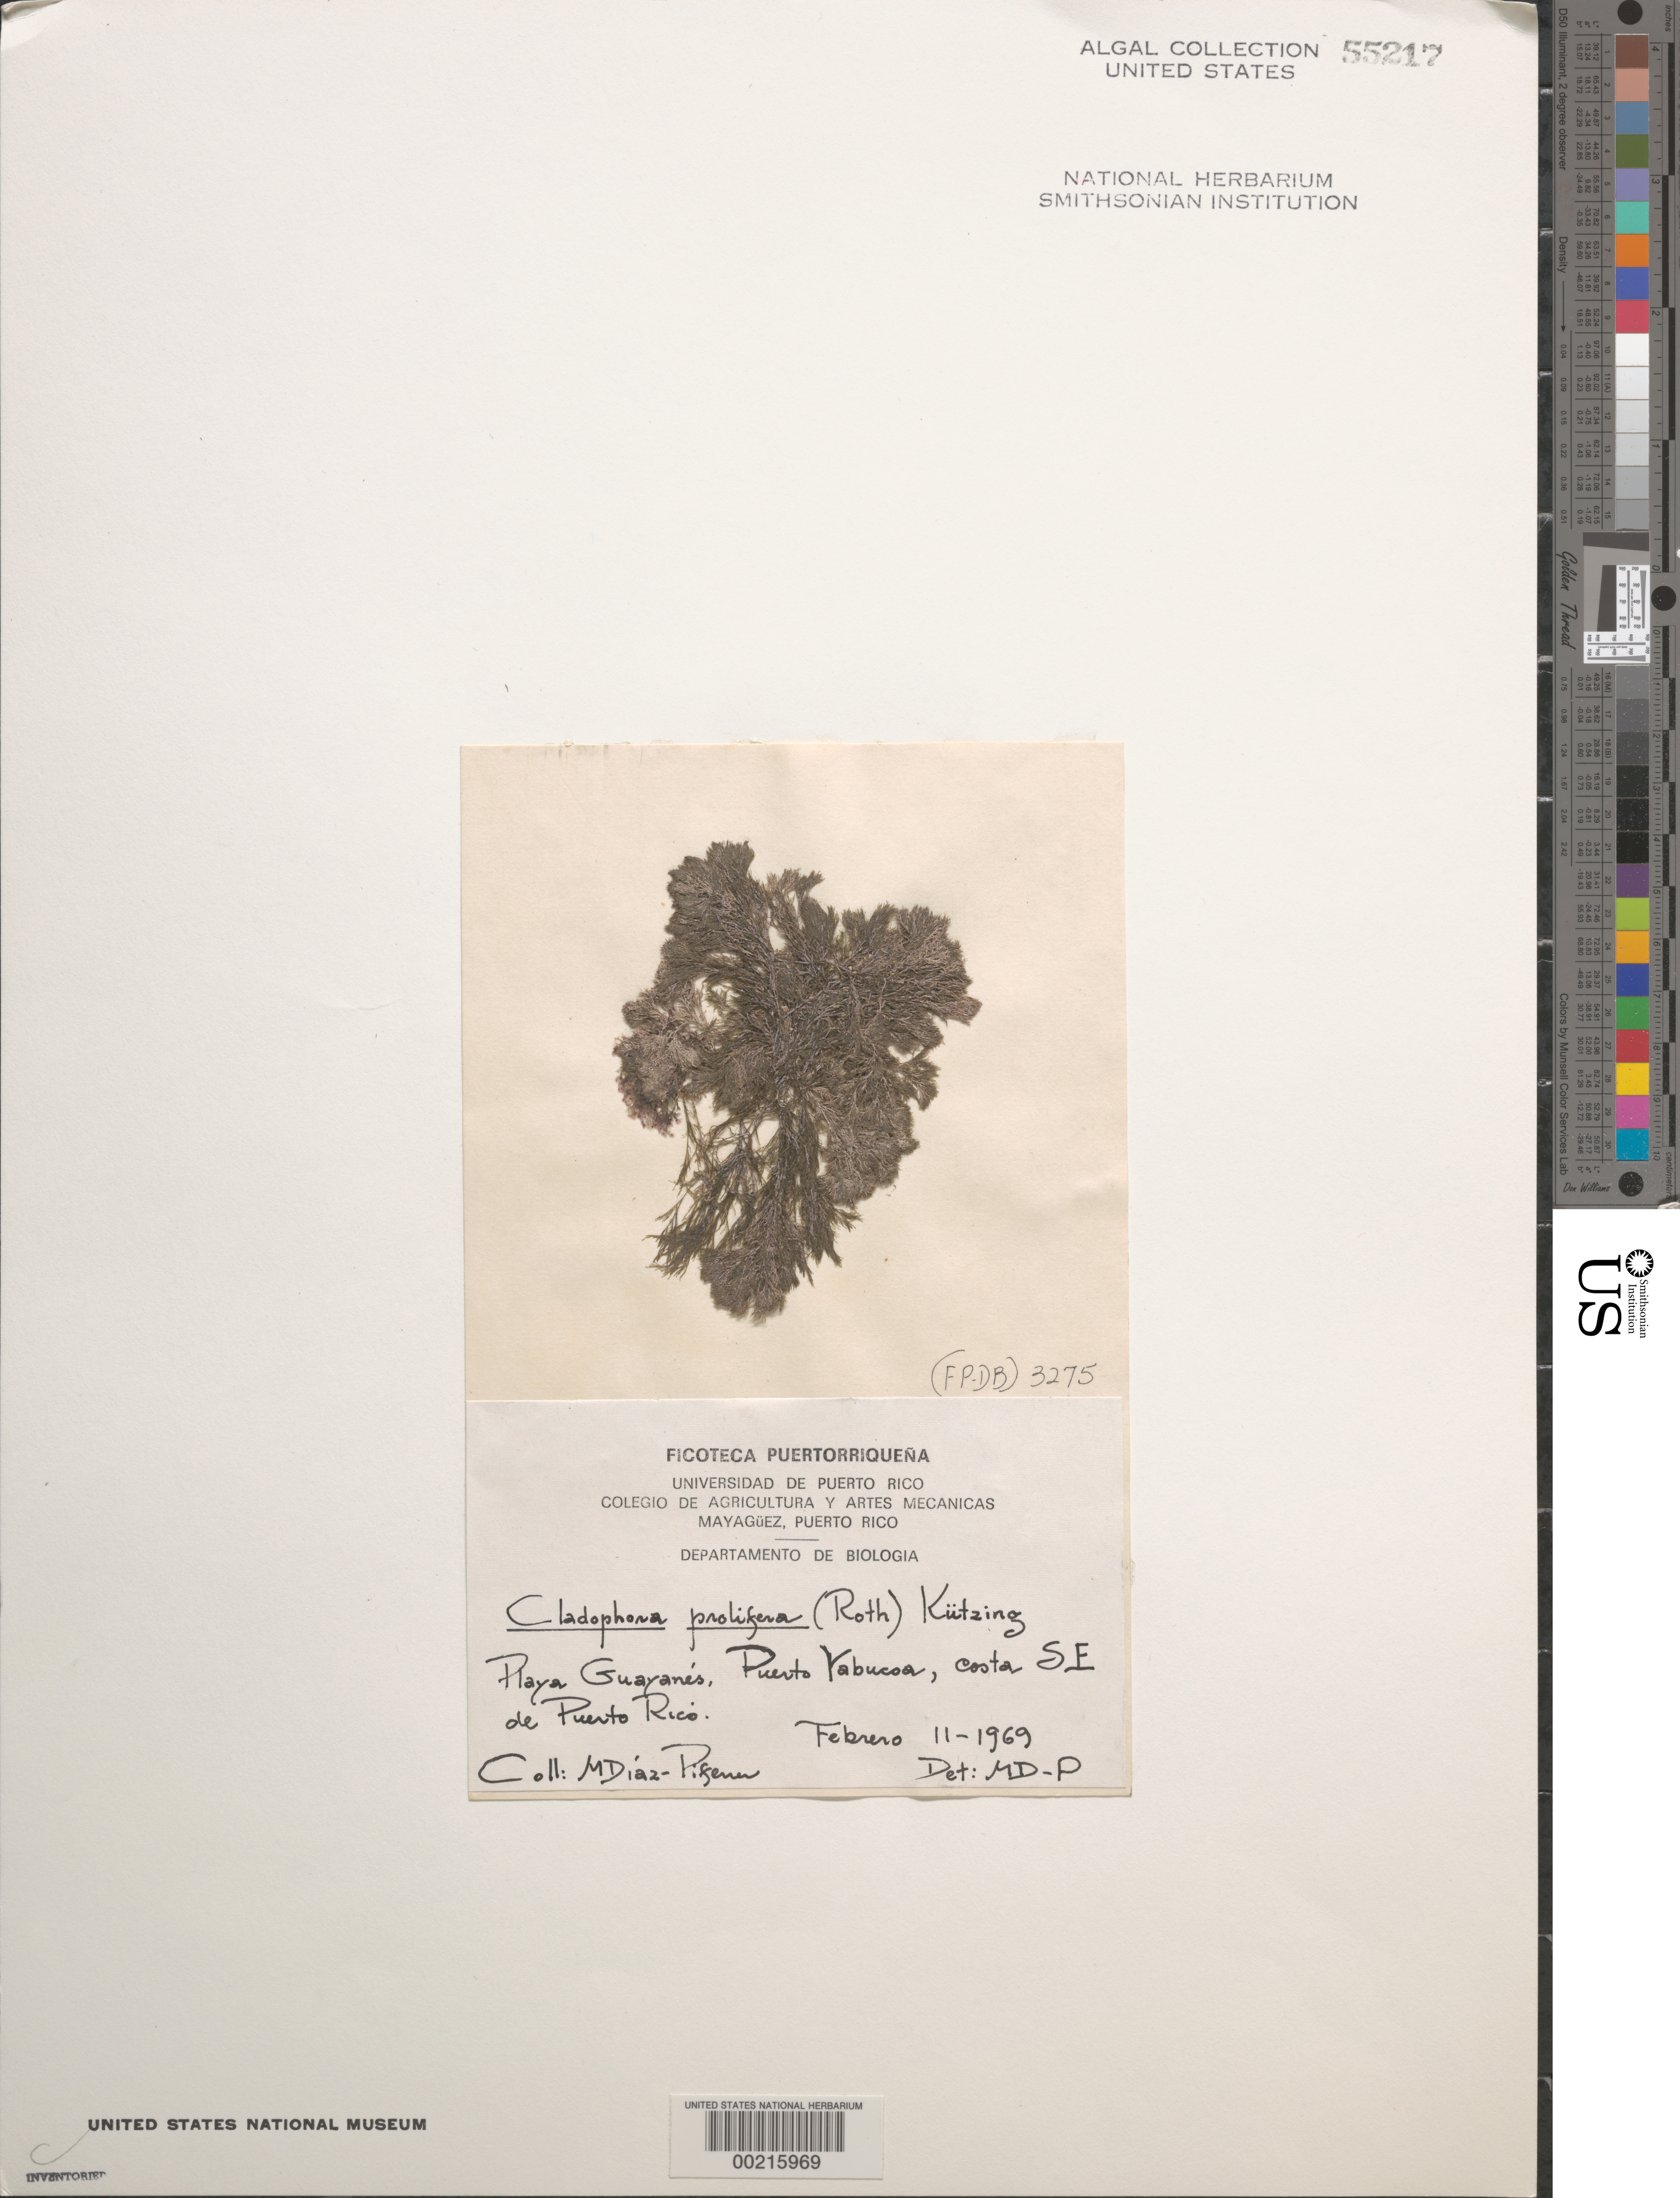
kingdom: Plantae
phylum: Chlorophyta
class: Ulvophyceae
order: Cladophorales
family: Cladophoraceae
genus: Cladophora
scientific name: Cladophora prolifera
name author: (Roth) Kütz.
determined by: Diaz-Piferrer, M.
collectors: M. Diaz-Piferrer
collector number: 3275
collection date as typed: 11 Feb 1969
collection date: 1969-02-11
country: Puerto Rico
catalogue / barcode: US 55217